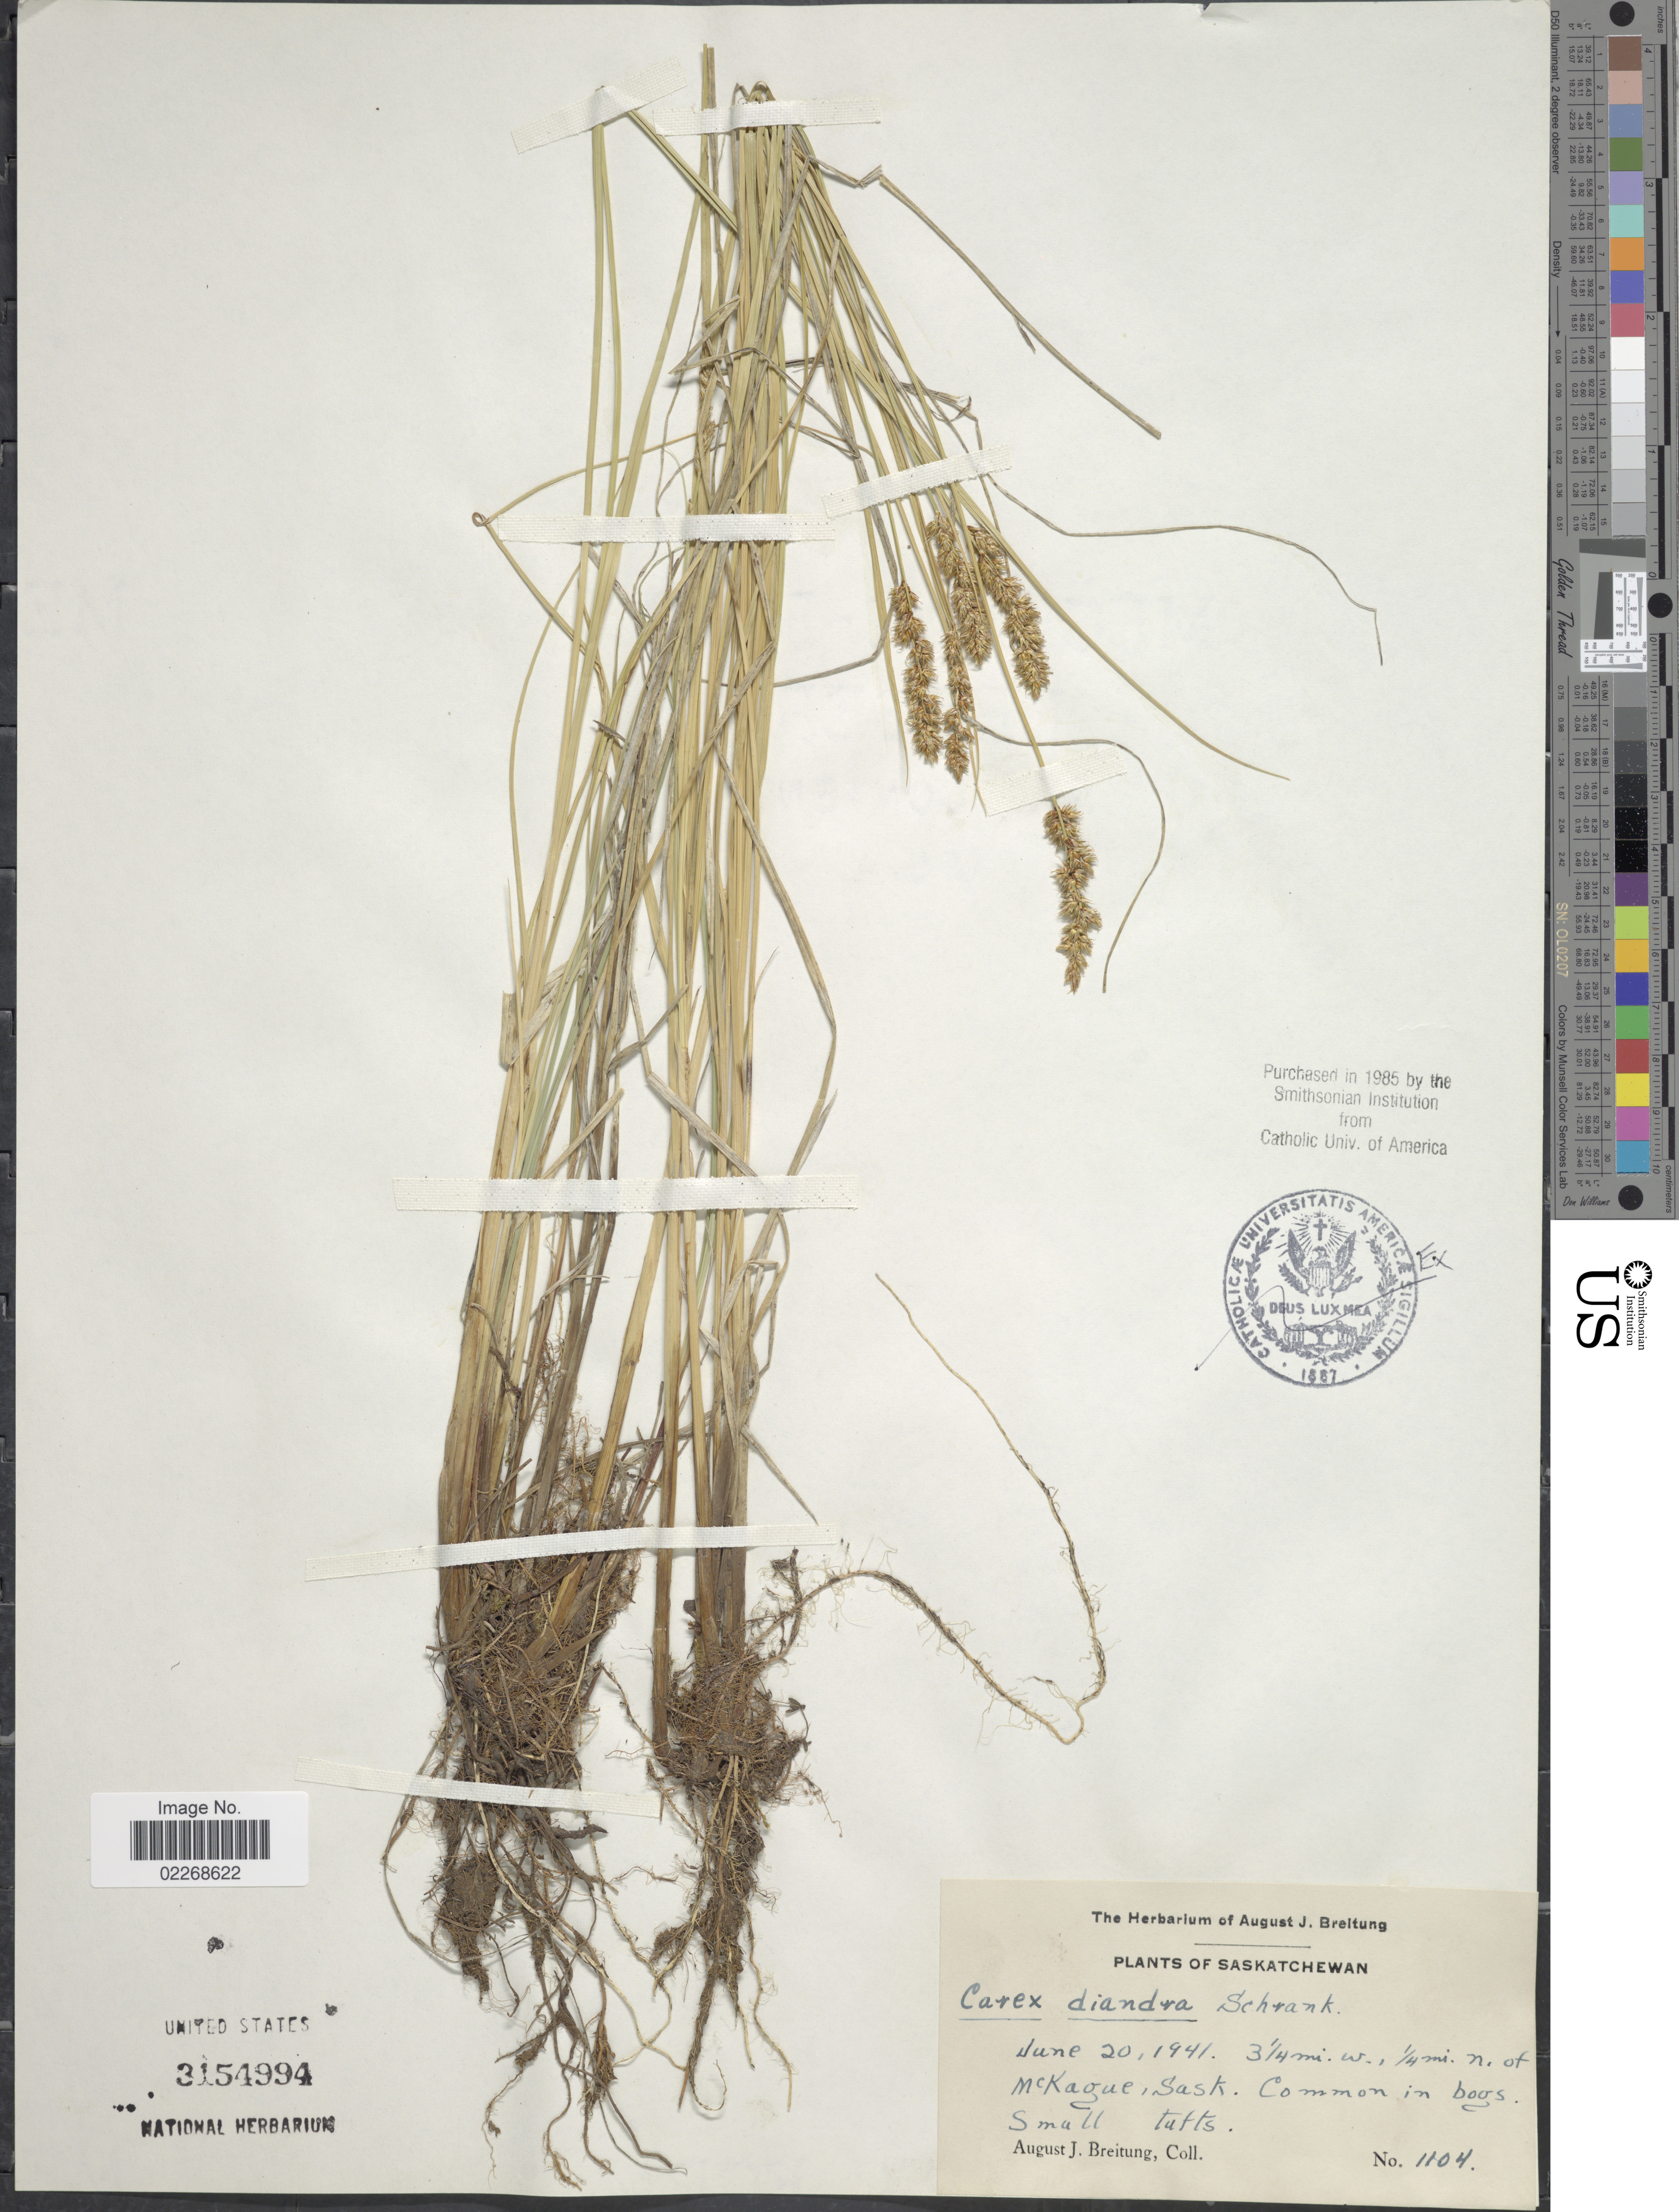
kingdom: Plantae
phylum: Tracheophyta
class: Liliopsida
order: Poales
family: Cyperaceae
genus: Carex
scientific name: Carex diandra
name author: Schrank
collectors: A. Breitung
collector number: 1104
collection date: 1941-06-20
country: Canada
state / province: Saskatchewan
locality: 3 1/4 mi. w., 1/4 mi. n. of McKague, Sask.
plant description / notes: Precise locality edit: Corrected "3 1/4 mi. w. 1 1 mi. n. of Mckaque, Sask." to "3 1/4 mi. w., 1/4 mi. n. of McKague, Sask."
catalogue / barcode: US 3154994